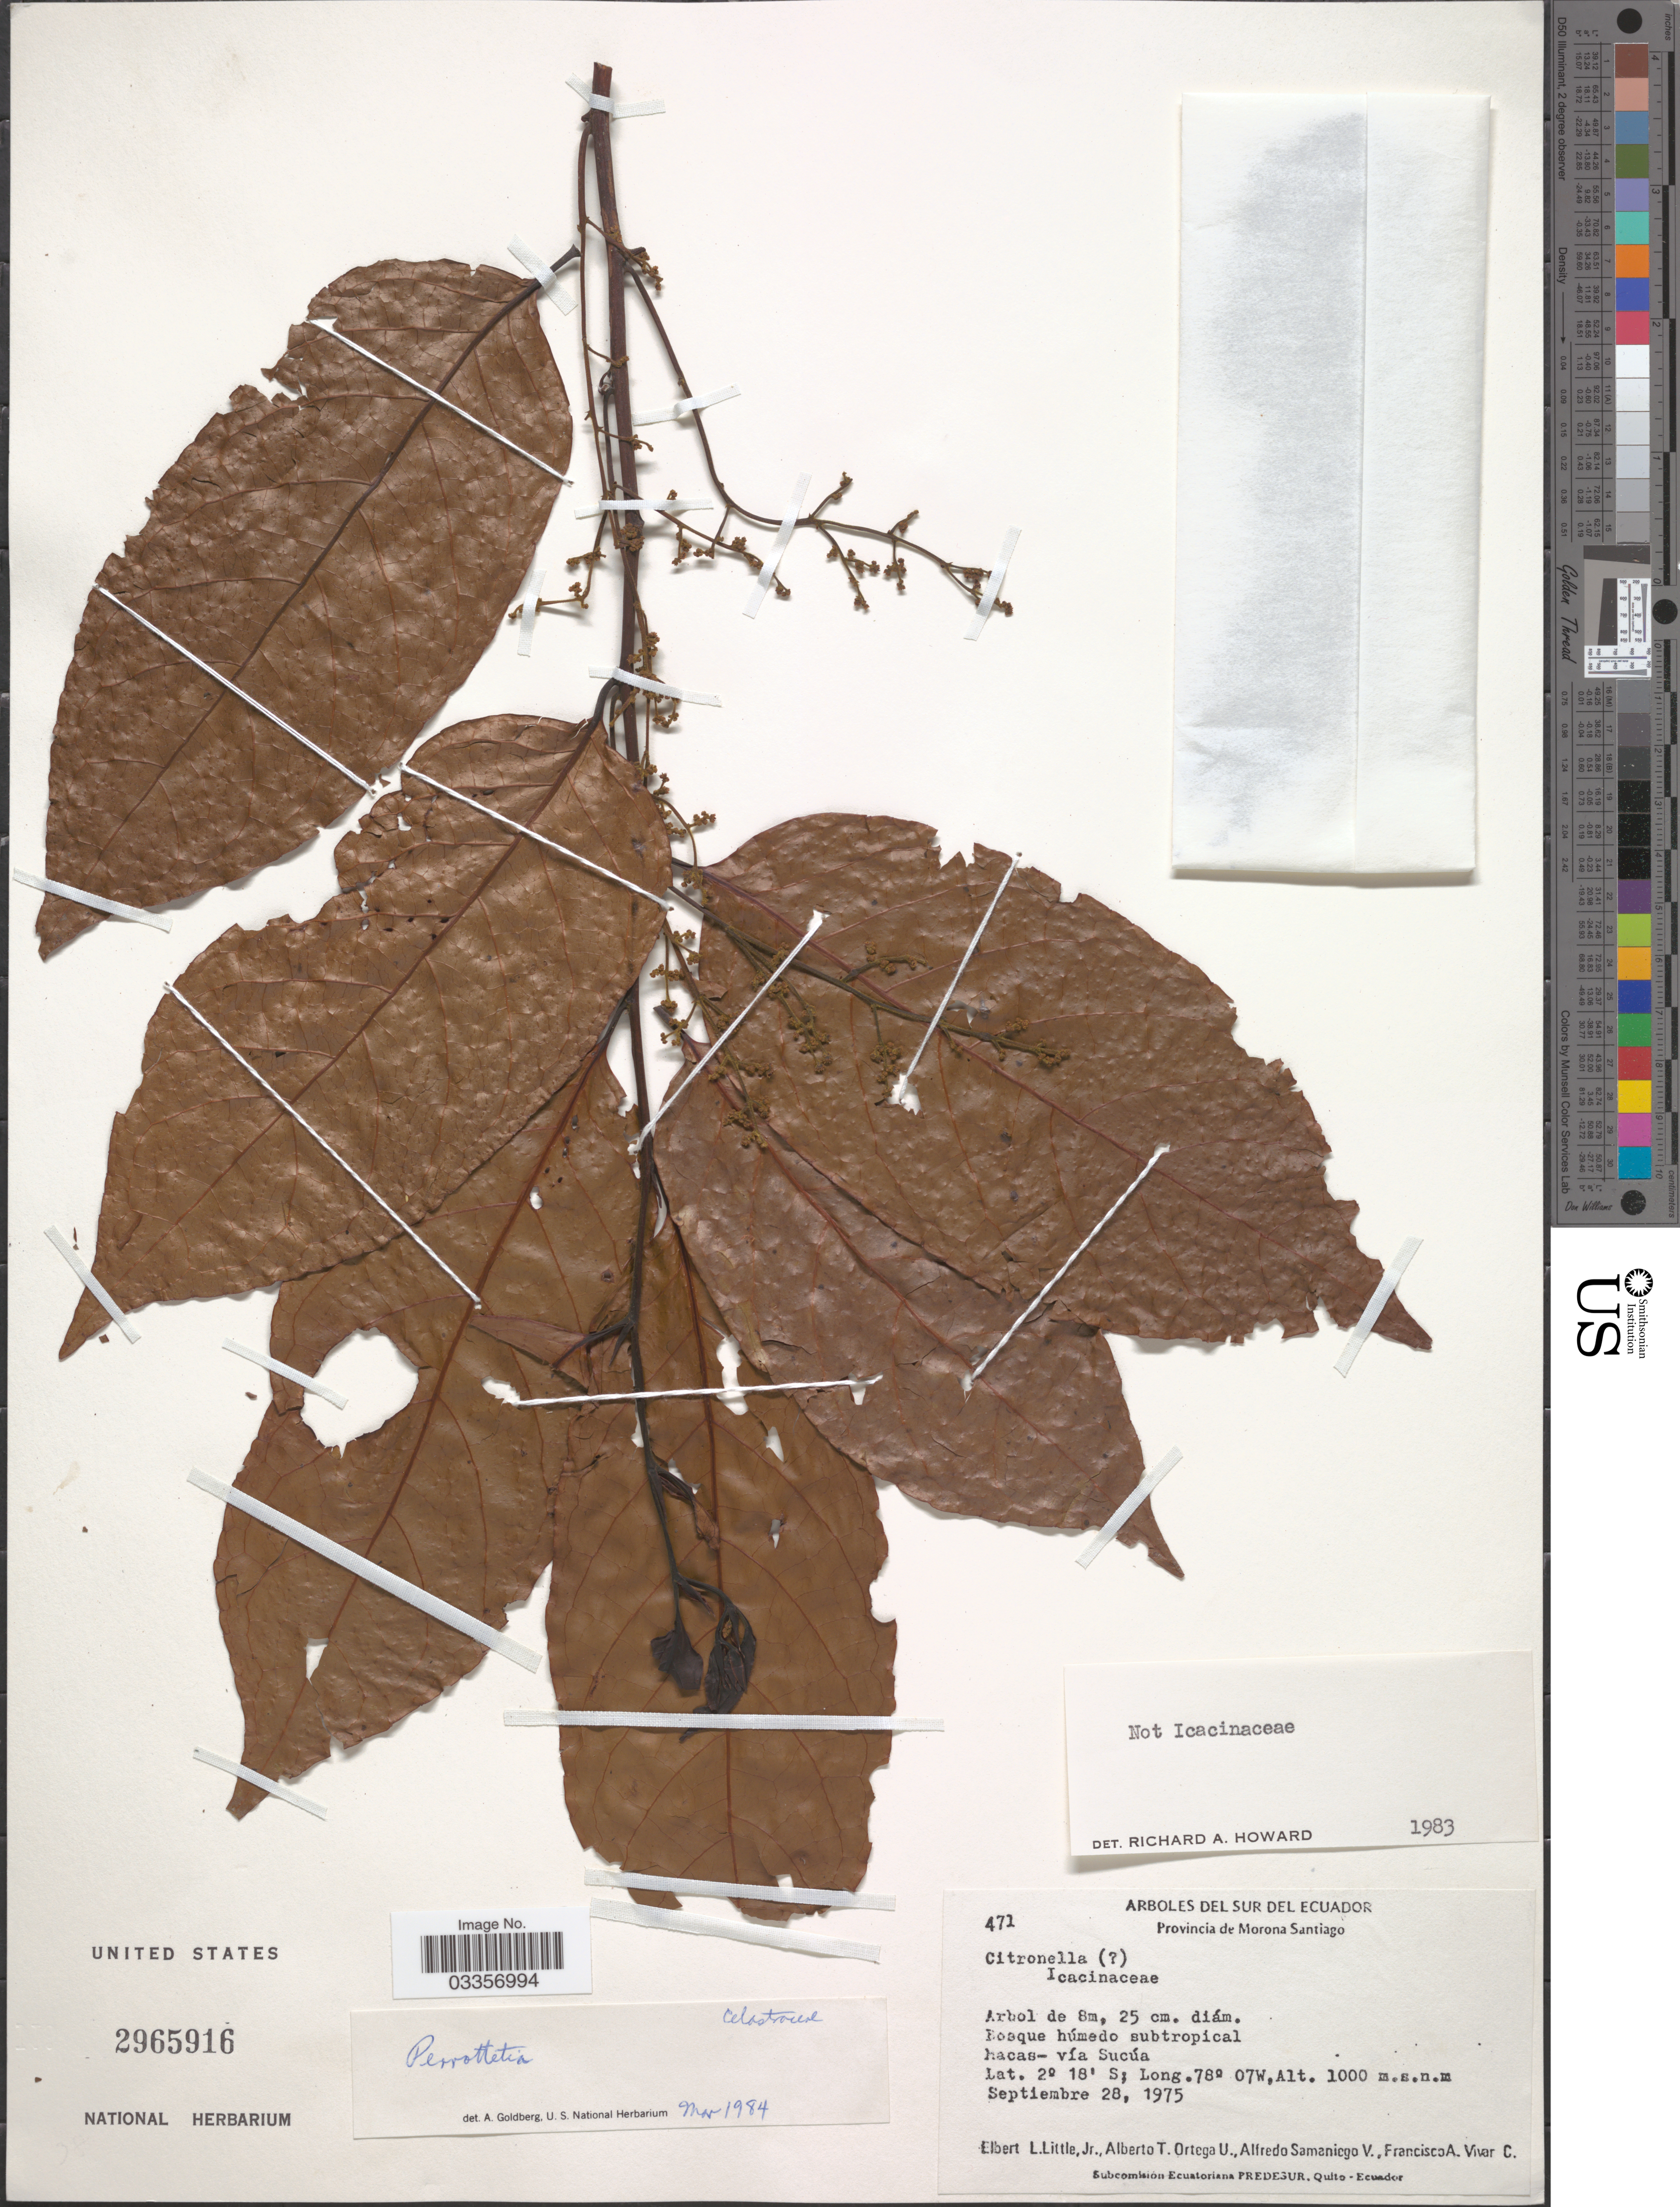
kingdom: Plantae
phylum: Tracheophyta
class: Magnoliopsida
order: Huerteales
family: Dipentodontaceae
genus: Perrottetia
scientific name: Perrottetia sp.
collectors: E. L. Little, A. T. Ortega U., A. V. Samaniego & F. A. Vivar C.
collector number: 471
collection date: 1975-09-28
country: Ecuador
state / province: Morona-Santiago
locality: Sur del Ecuador.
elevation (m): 1000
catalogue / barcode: US 2965916